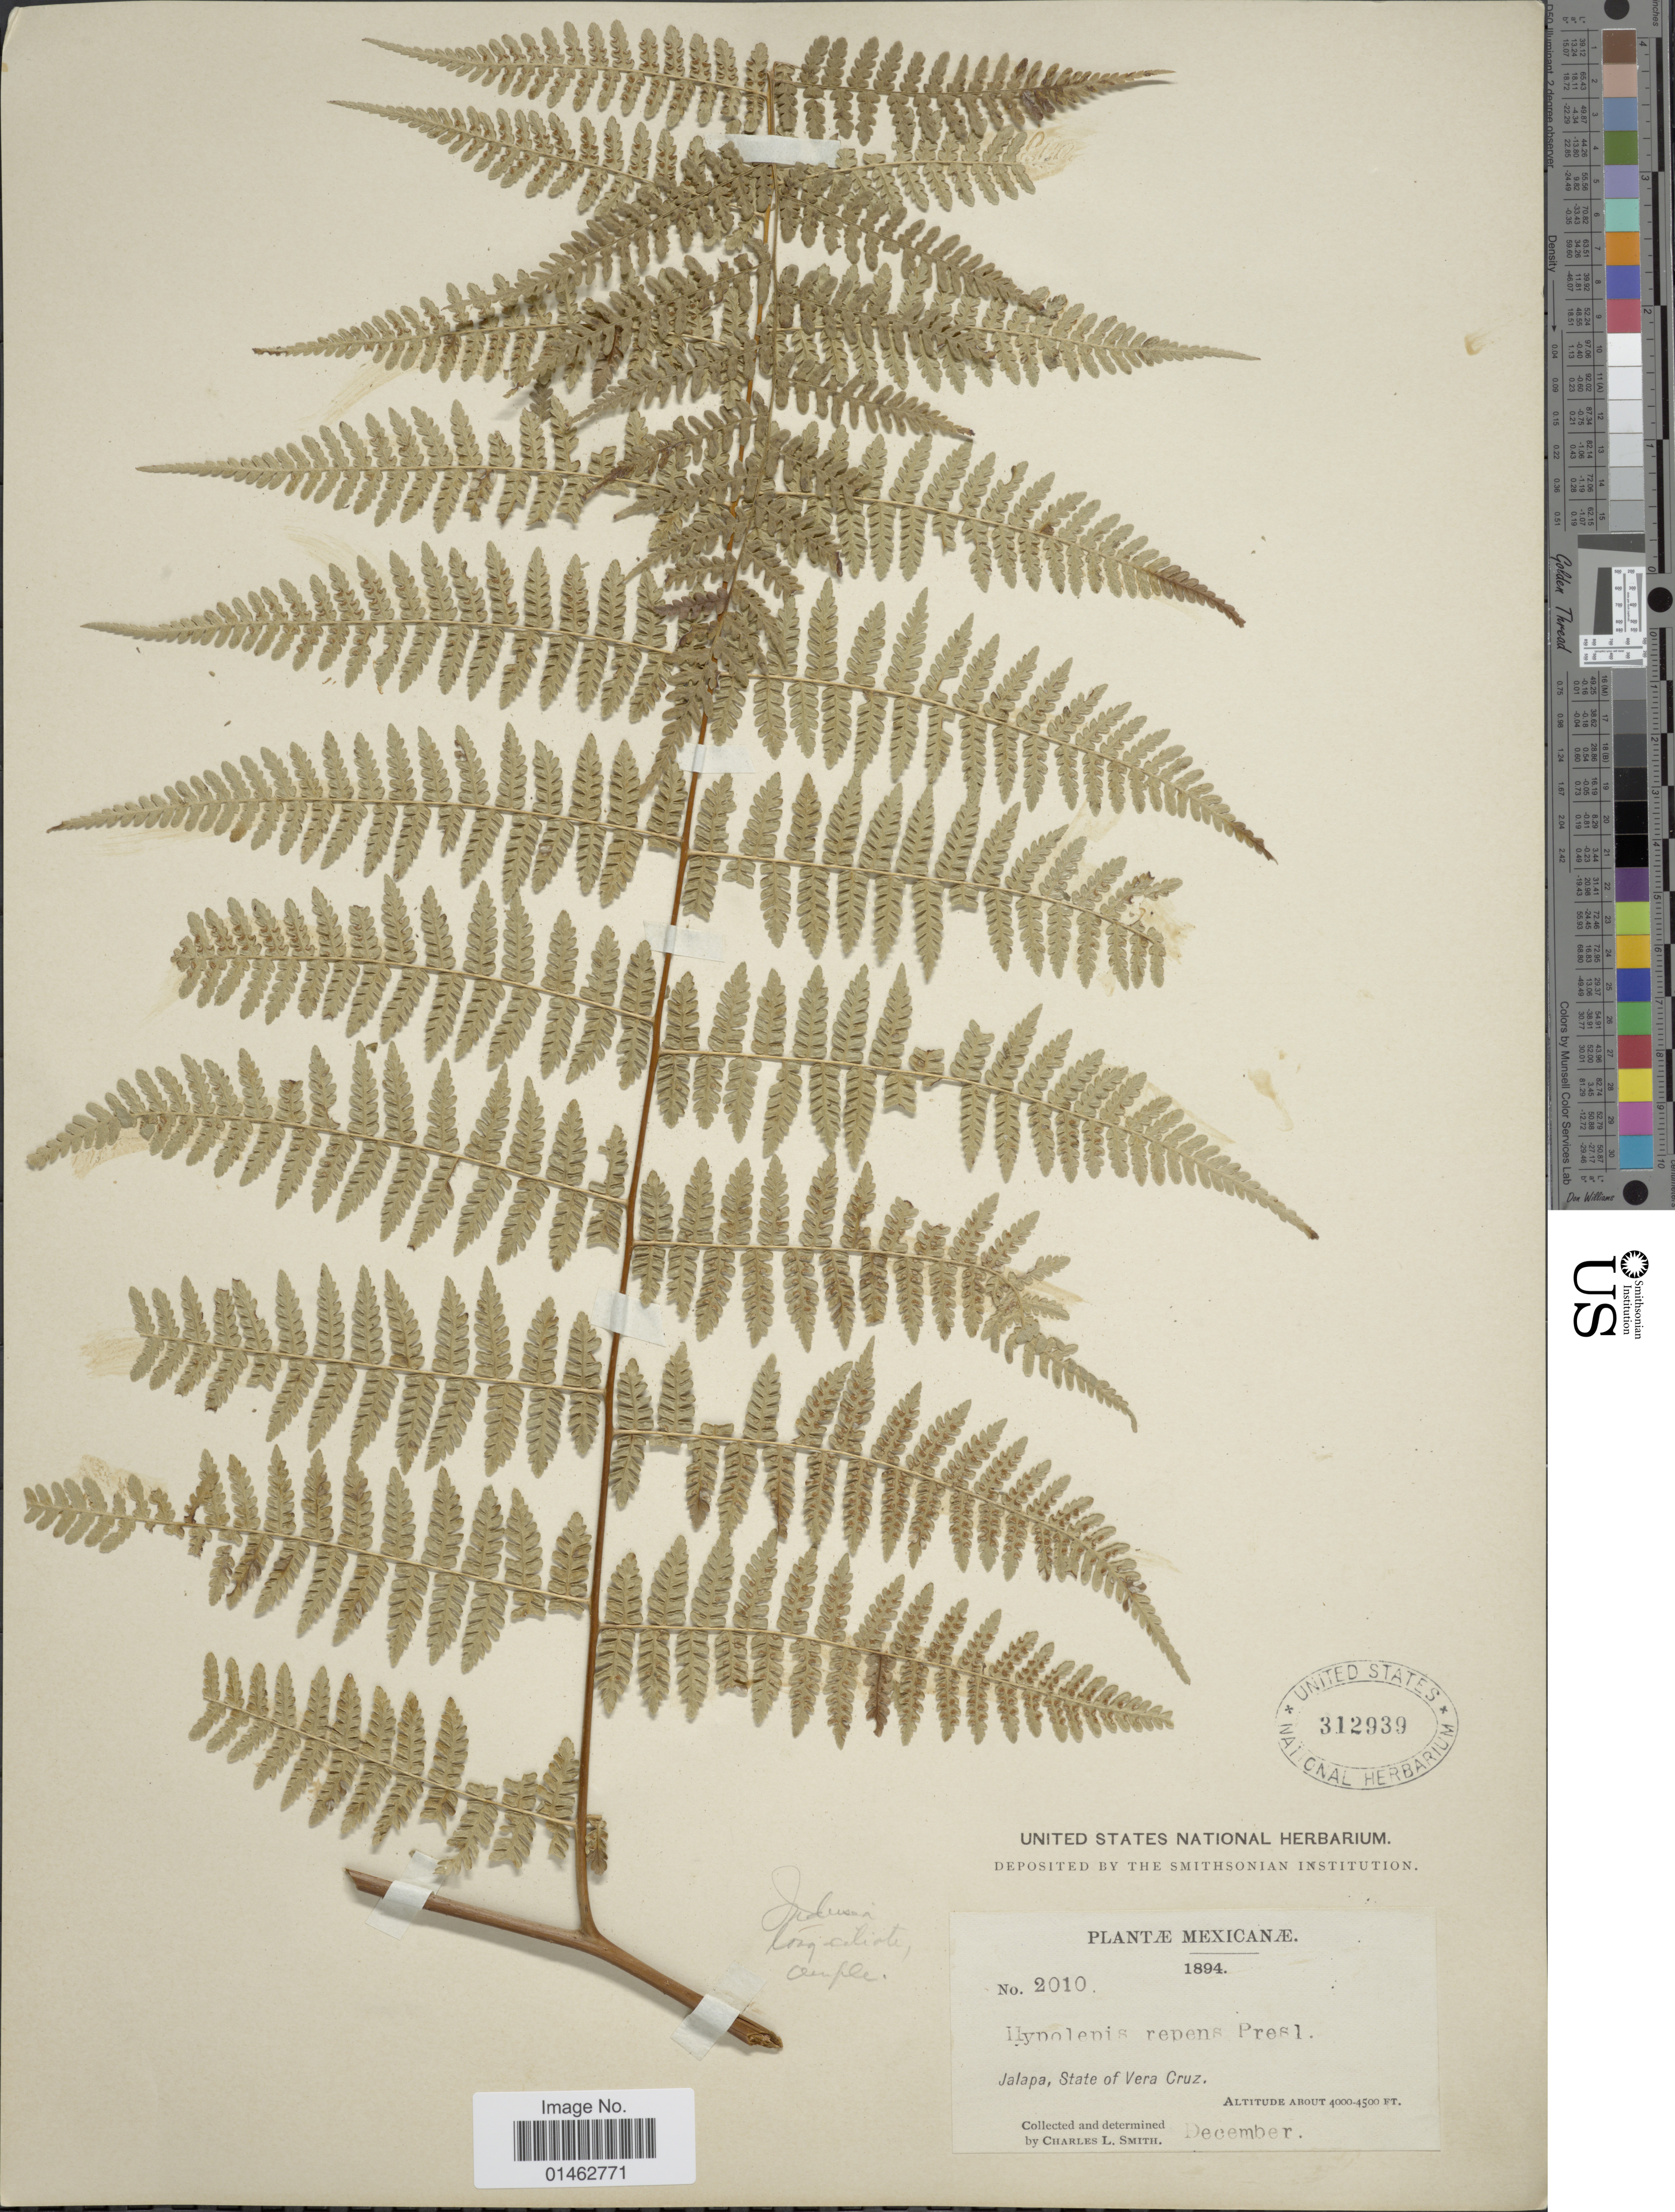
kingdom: Plantae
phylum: Tracheophyta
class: Polypodiopsida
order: Polypodiales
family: Dennstaedtiaceae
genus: Hypolepis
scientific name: Hypolepis repens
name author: (L.) C. Presl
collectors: C. L. Smith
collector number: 2010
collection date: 1894-12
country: Mexico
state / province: Veracruz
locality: Jalapa, State of Vera Cruz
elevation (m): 1219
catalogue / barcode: US 312939